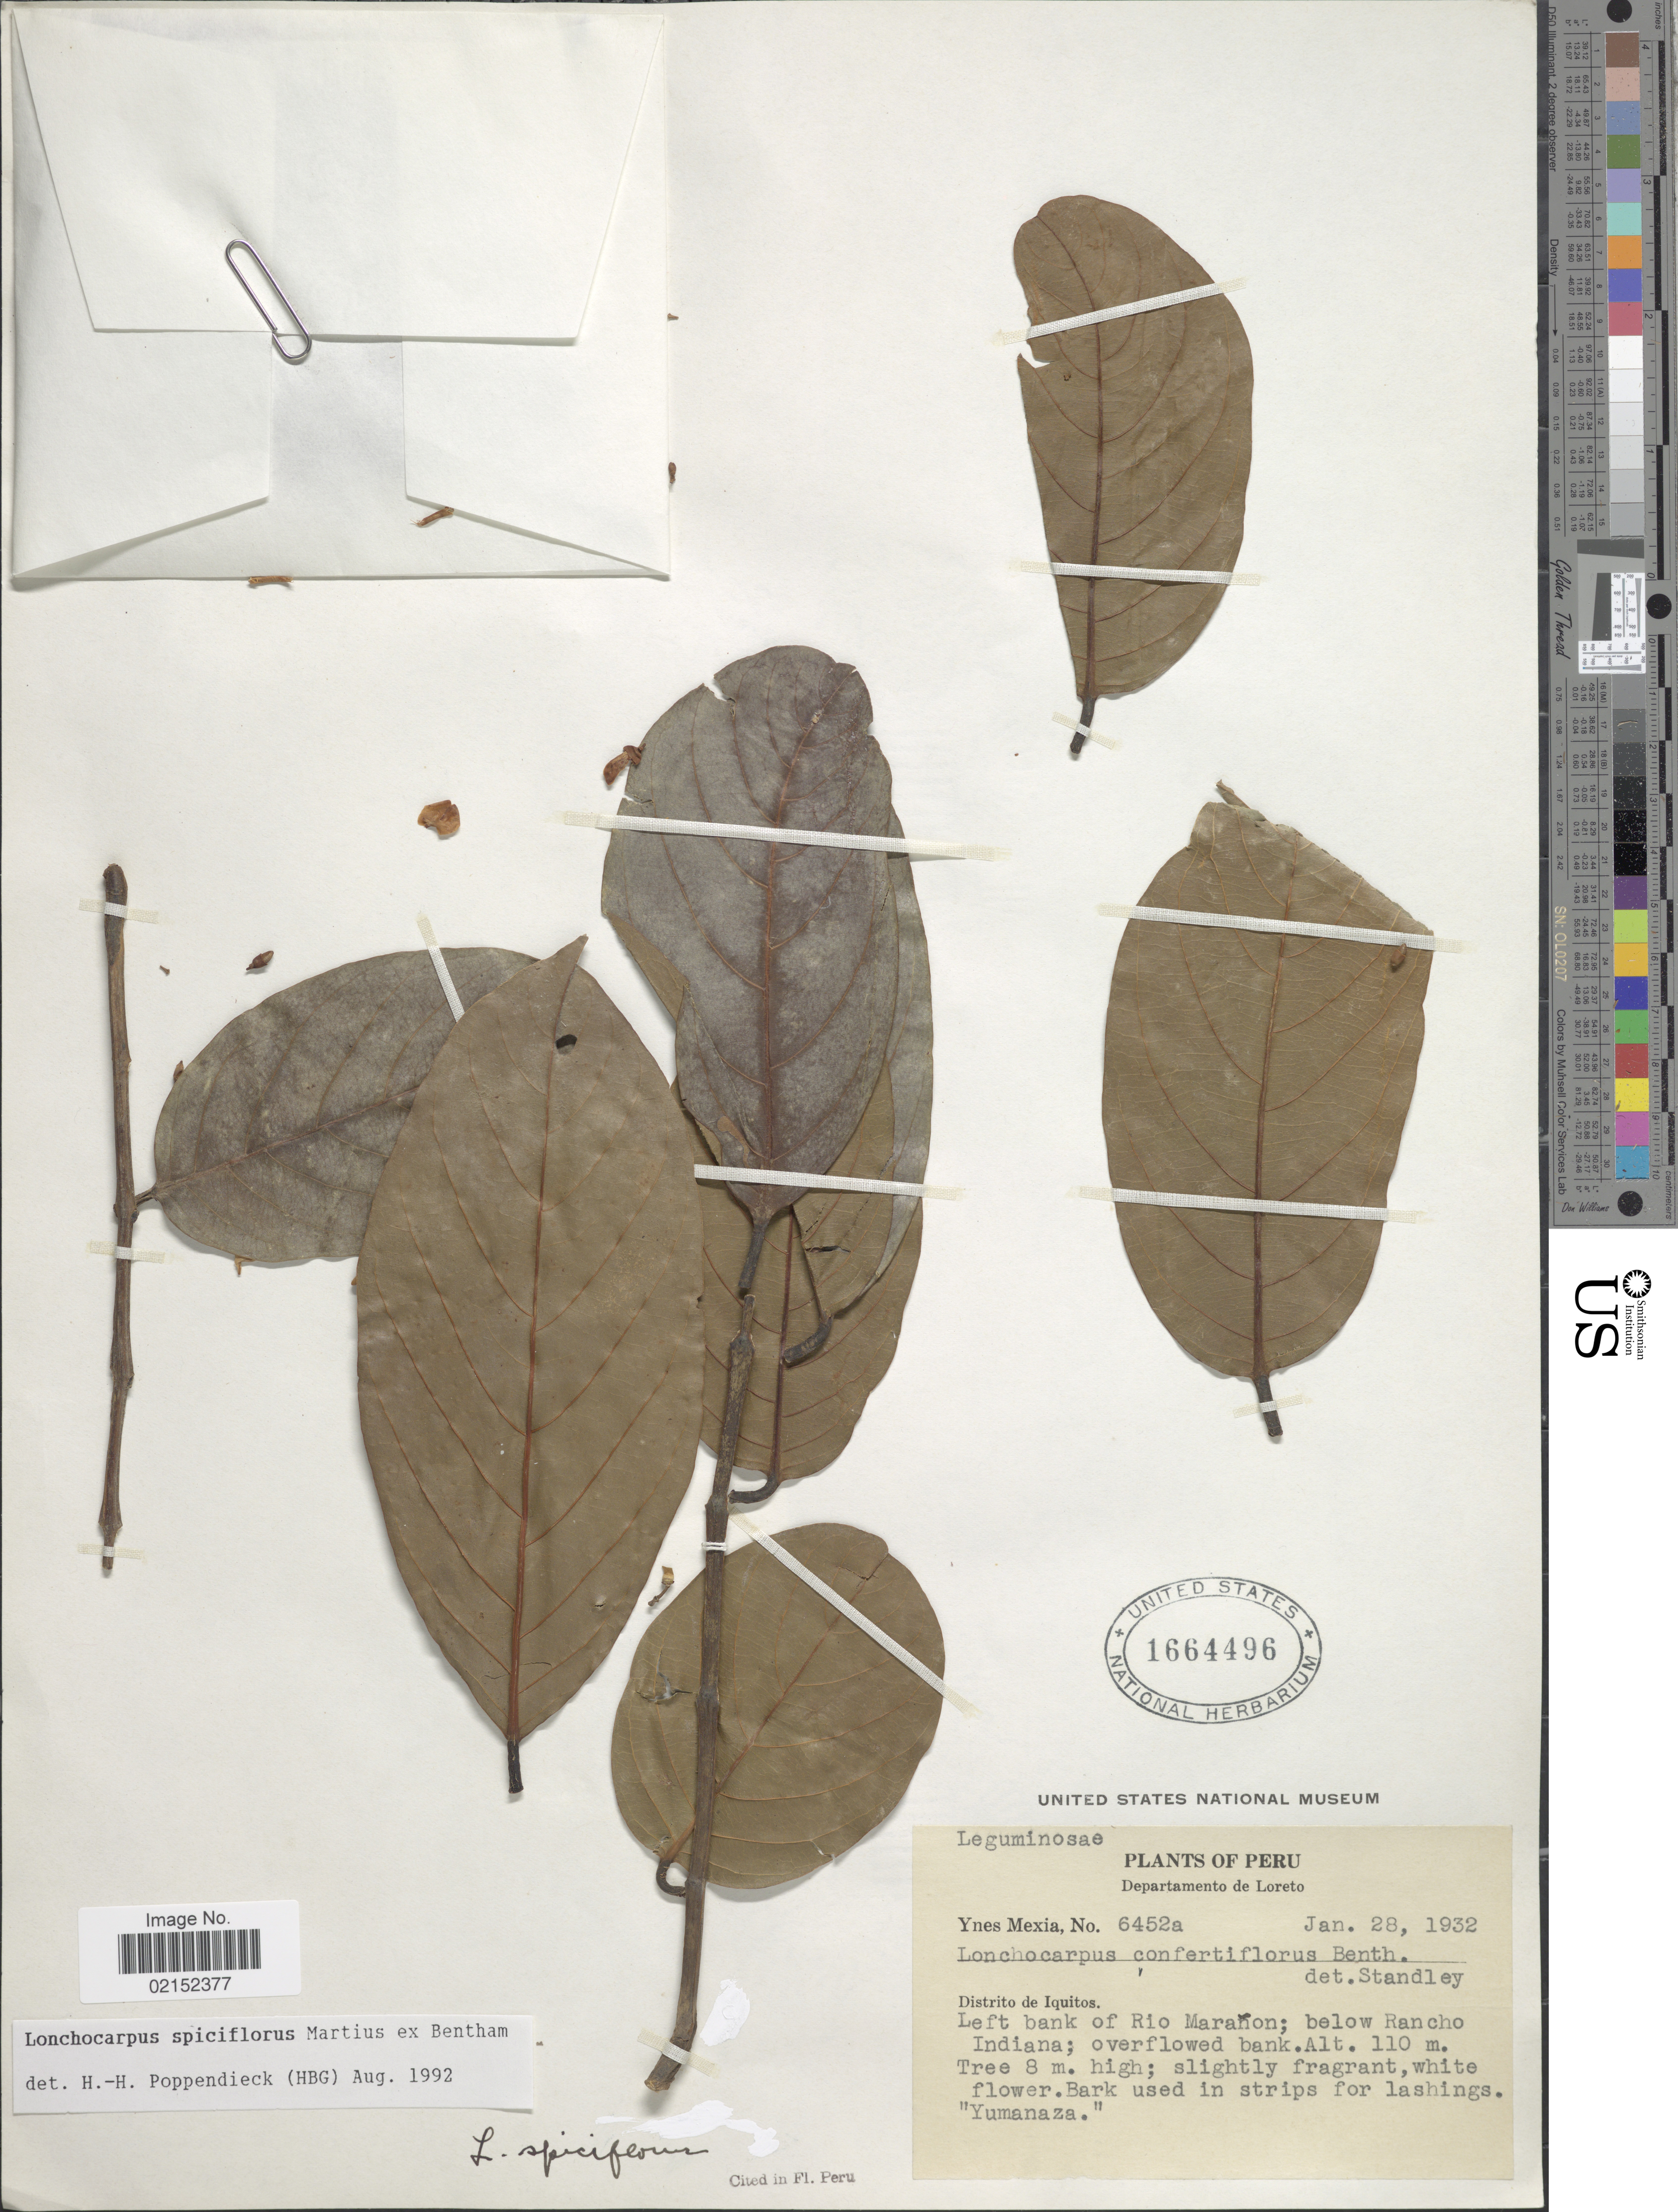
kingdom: Plantae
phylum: Tracheophyta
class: Magnoliopsida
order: Fabales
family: Fabaceae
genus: Lonchocarpus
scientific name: Lonchocarpus spiciflorus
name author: Mart. ex Benth.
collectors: Y. Mexia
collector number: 6452a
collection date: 1932-01-28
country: Peru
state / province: Loreto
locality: Distrito Iquitos, Left bank of Rio Maranon; below Rancho Indiana; overflowed bank.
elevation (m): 110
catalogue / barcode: US 1664496